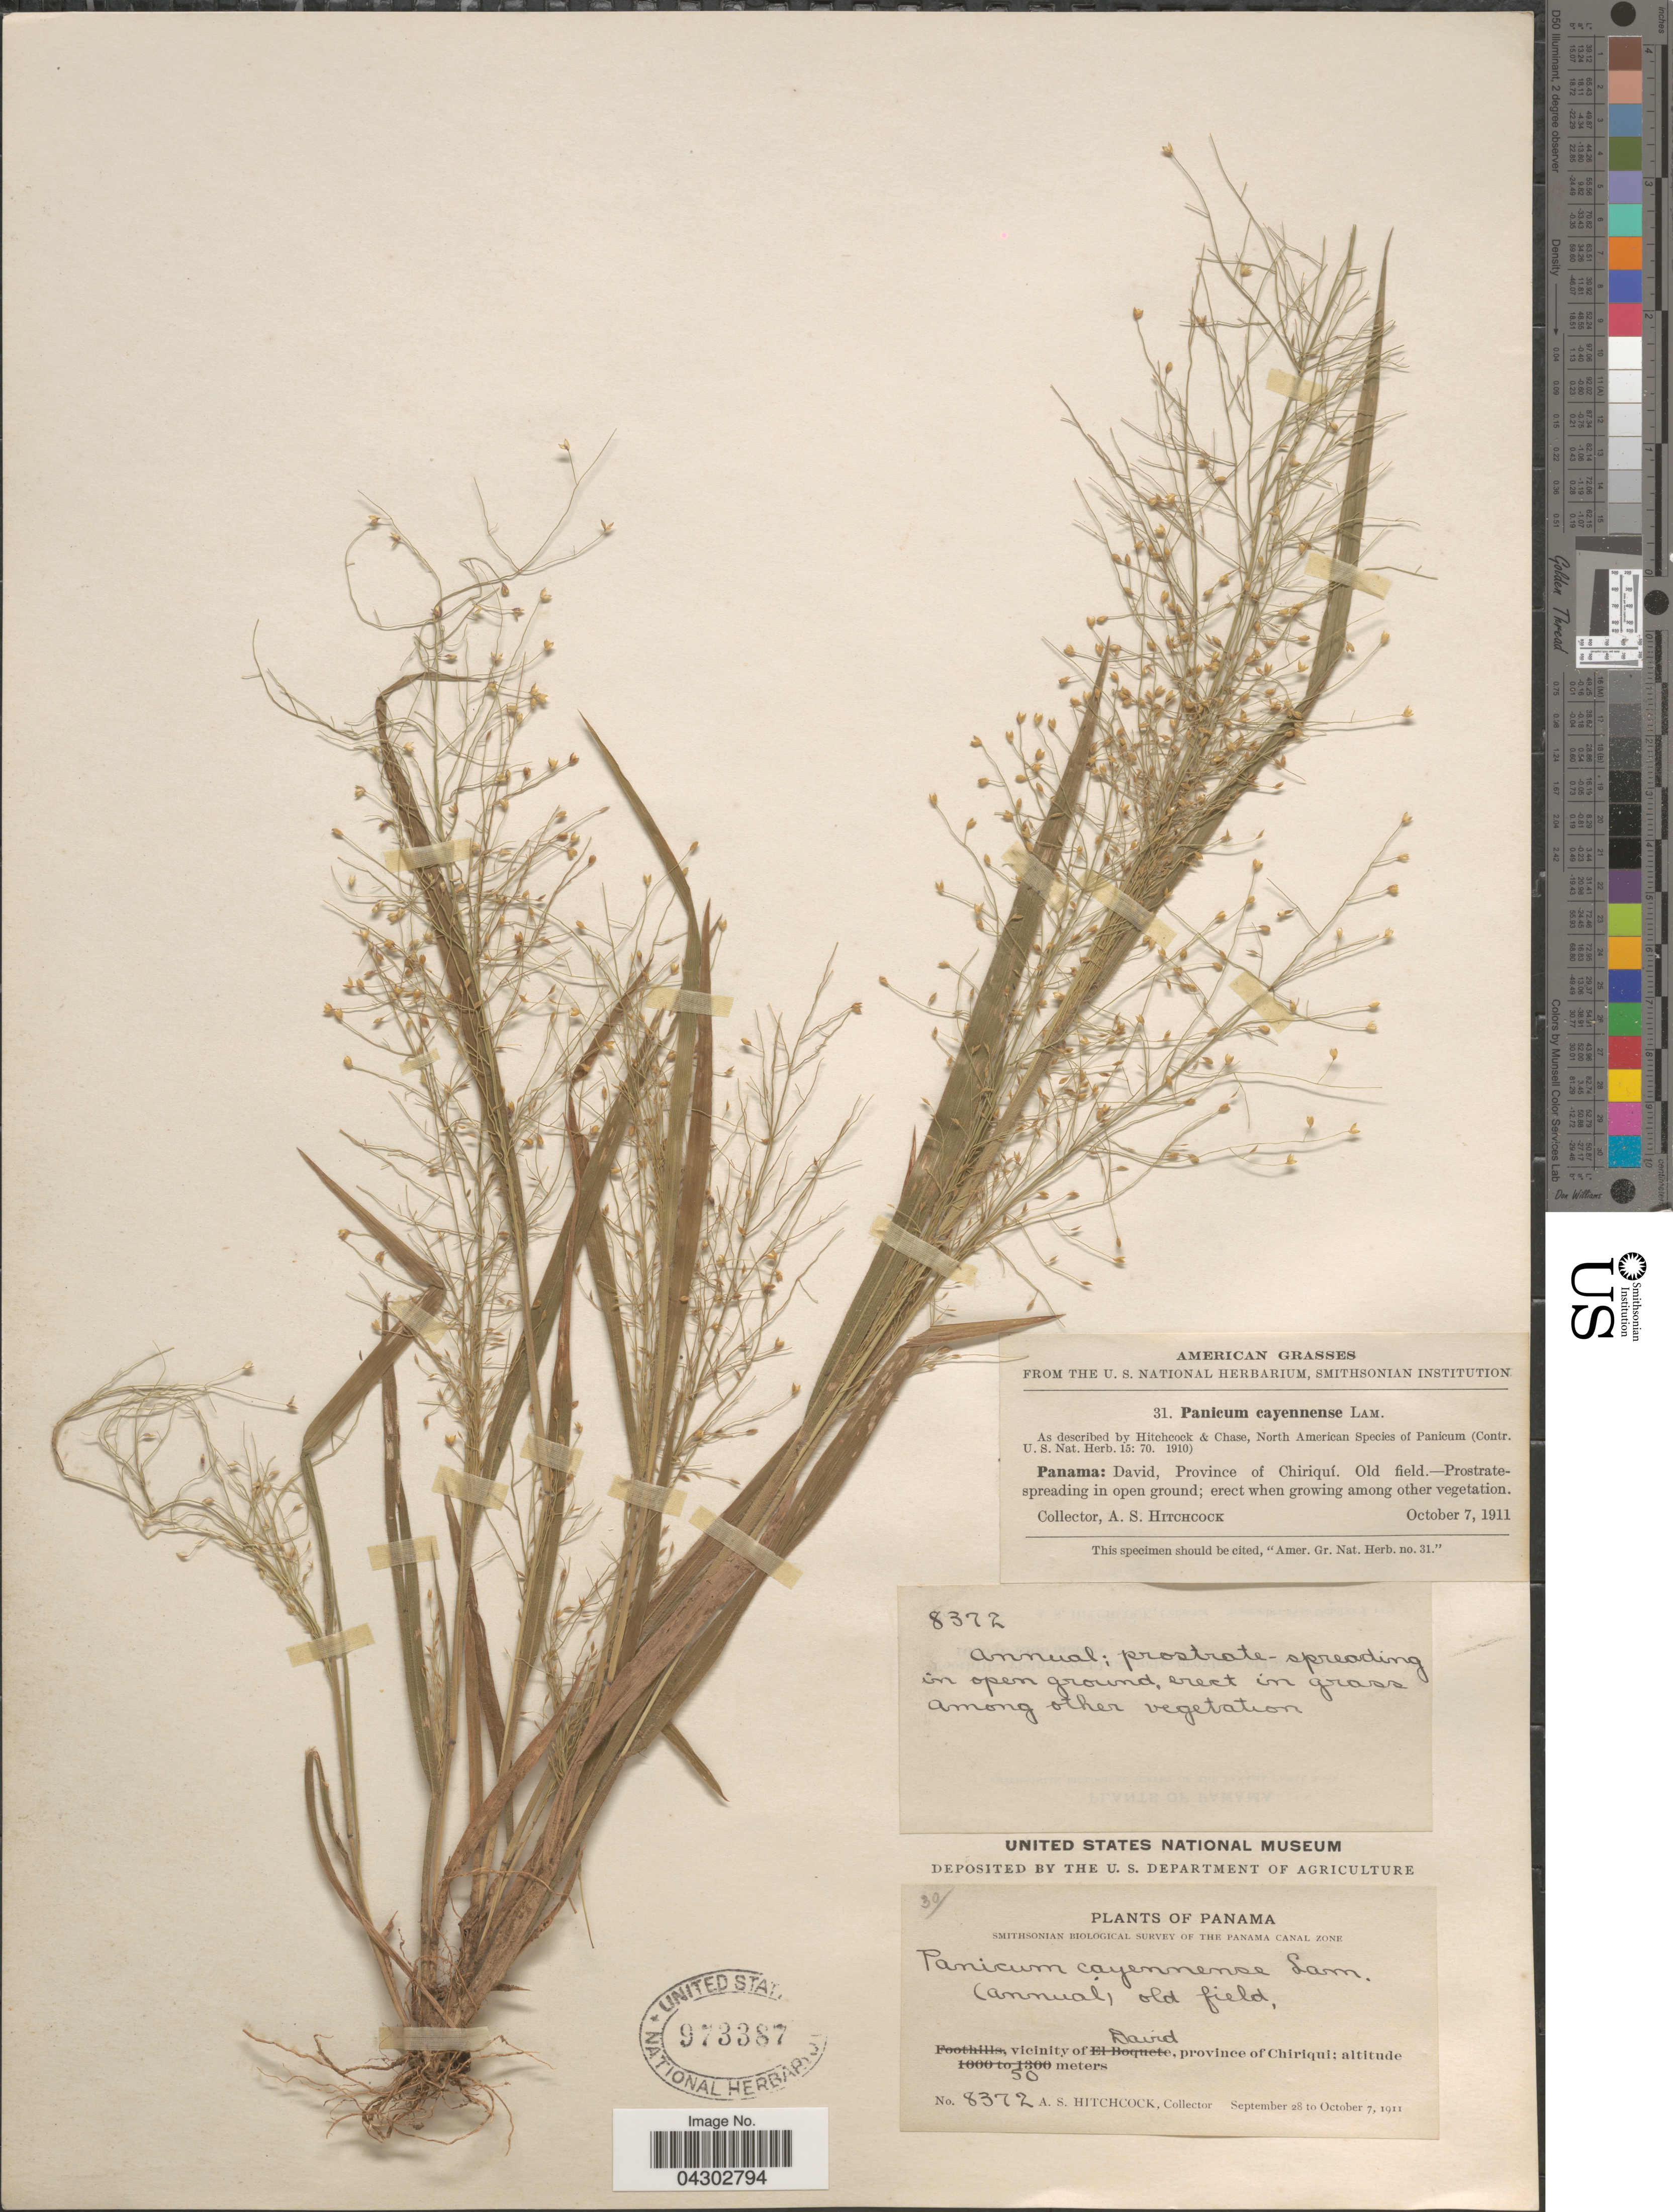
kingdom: Plantae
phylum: Tracheophyta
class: Liliopsida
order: Poales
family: Poaceae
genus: Panicum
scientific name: Panicum cayennense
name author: Lam.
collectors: A. S. Hitchcock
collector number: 8372/31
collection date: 1911-10-07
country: Panama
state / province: Chiriqui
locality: Smithsonian Biological Survey of the Panama Canal Zone. Vicinity of David.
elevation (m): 50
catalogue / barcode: US 973387